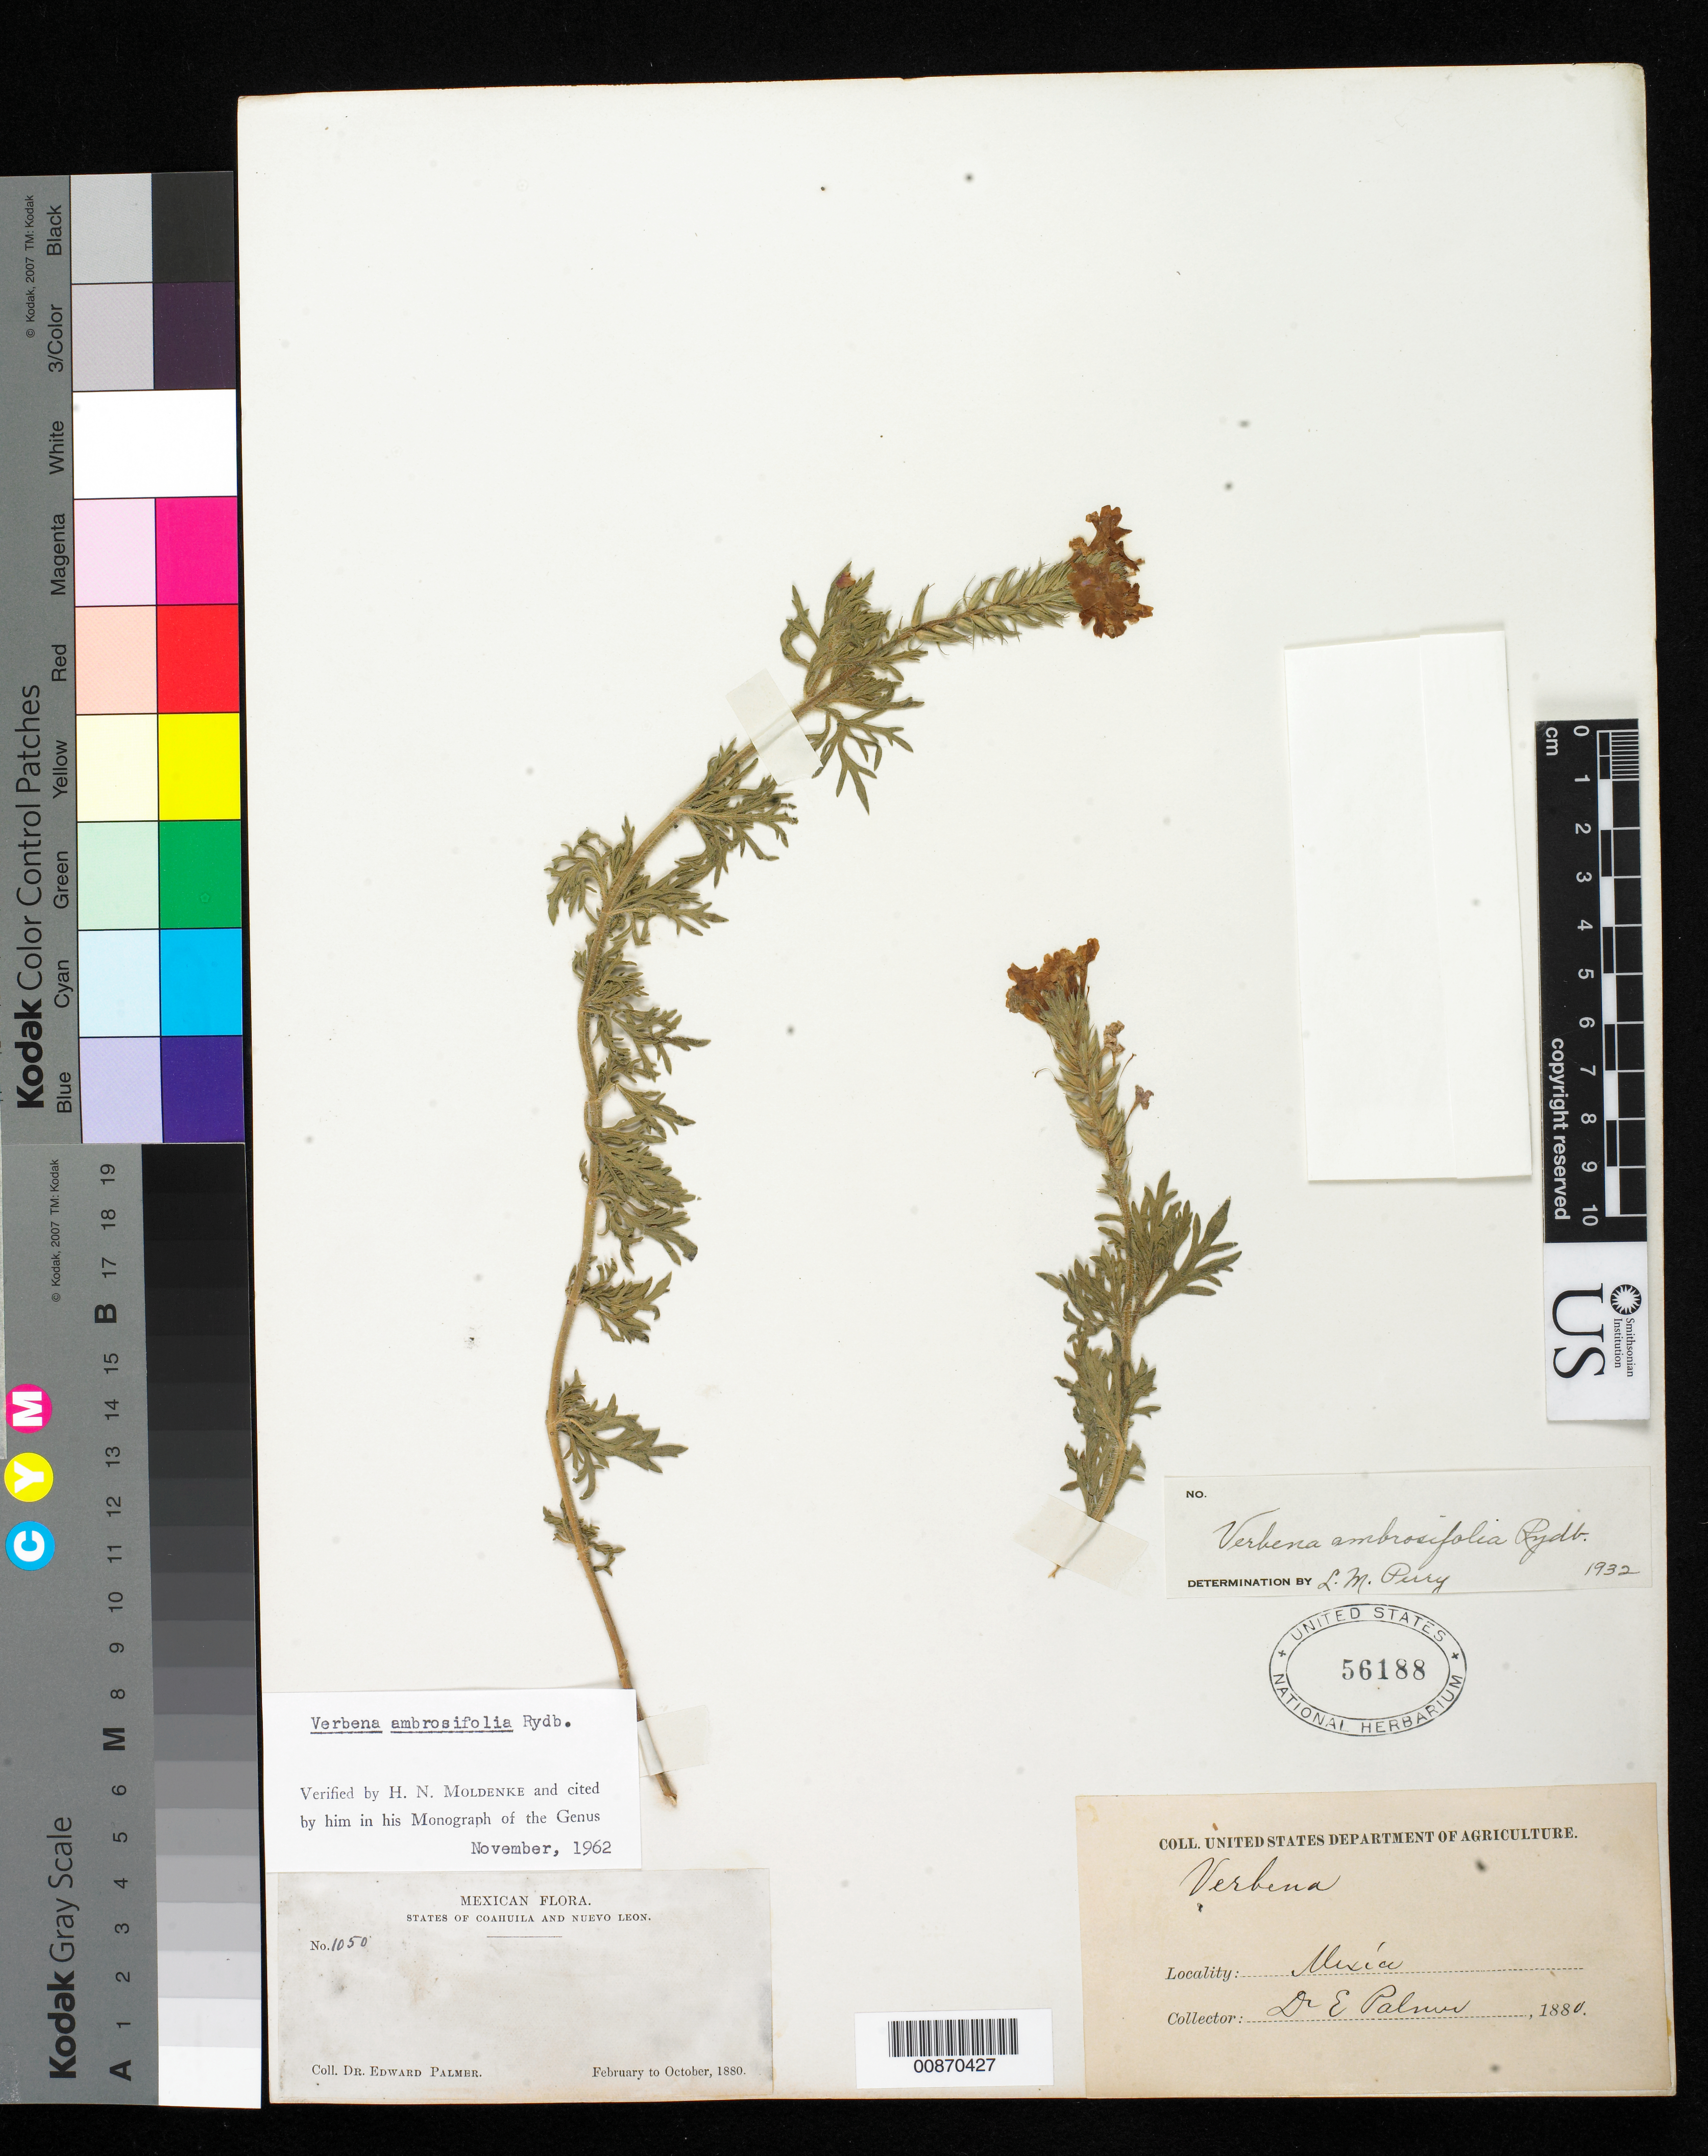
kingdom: Plantae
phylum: Tracheophyta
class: Magnoliopsida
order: Lamiales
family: Verbenaceae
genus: Verbena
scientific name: Verbena ambrosiifolia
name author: Rydb. ex Small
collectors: E. Palmer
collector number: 1050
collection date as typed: Feb 1880 to -- Oct 1880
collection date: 1880-02/1880-10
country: Mexico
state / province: Coahuila / Nuevo León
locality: States of Coahuila and Nuevo León.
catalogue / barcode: US 56188